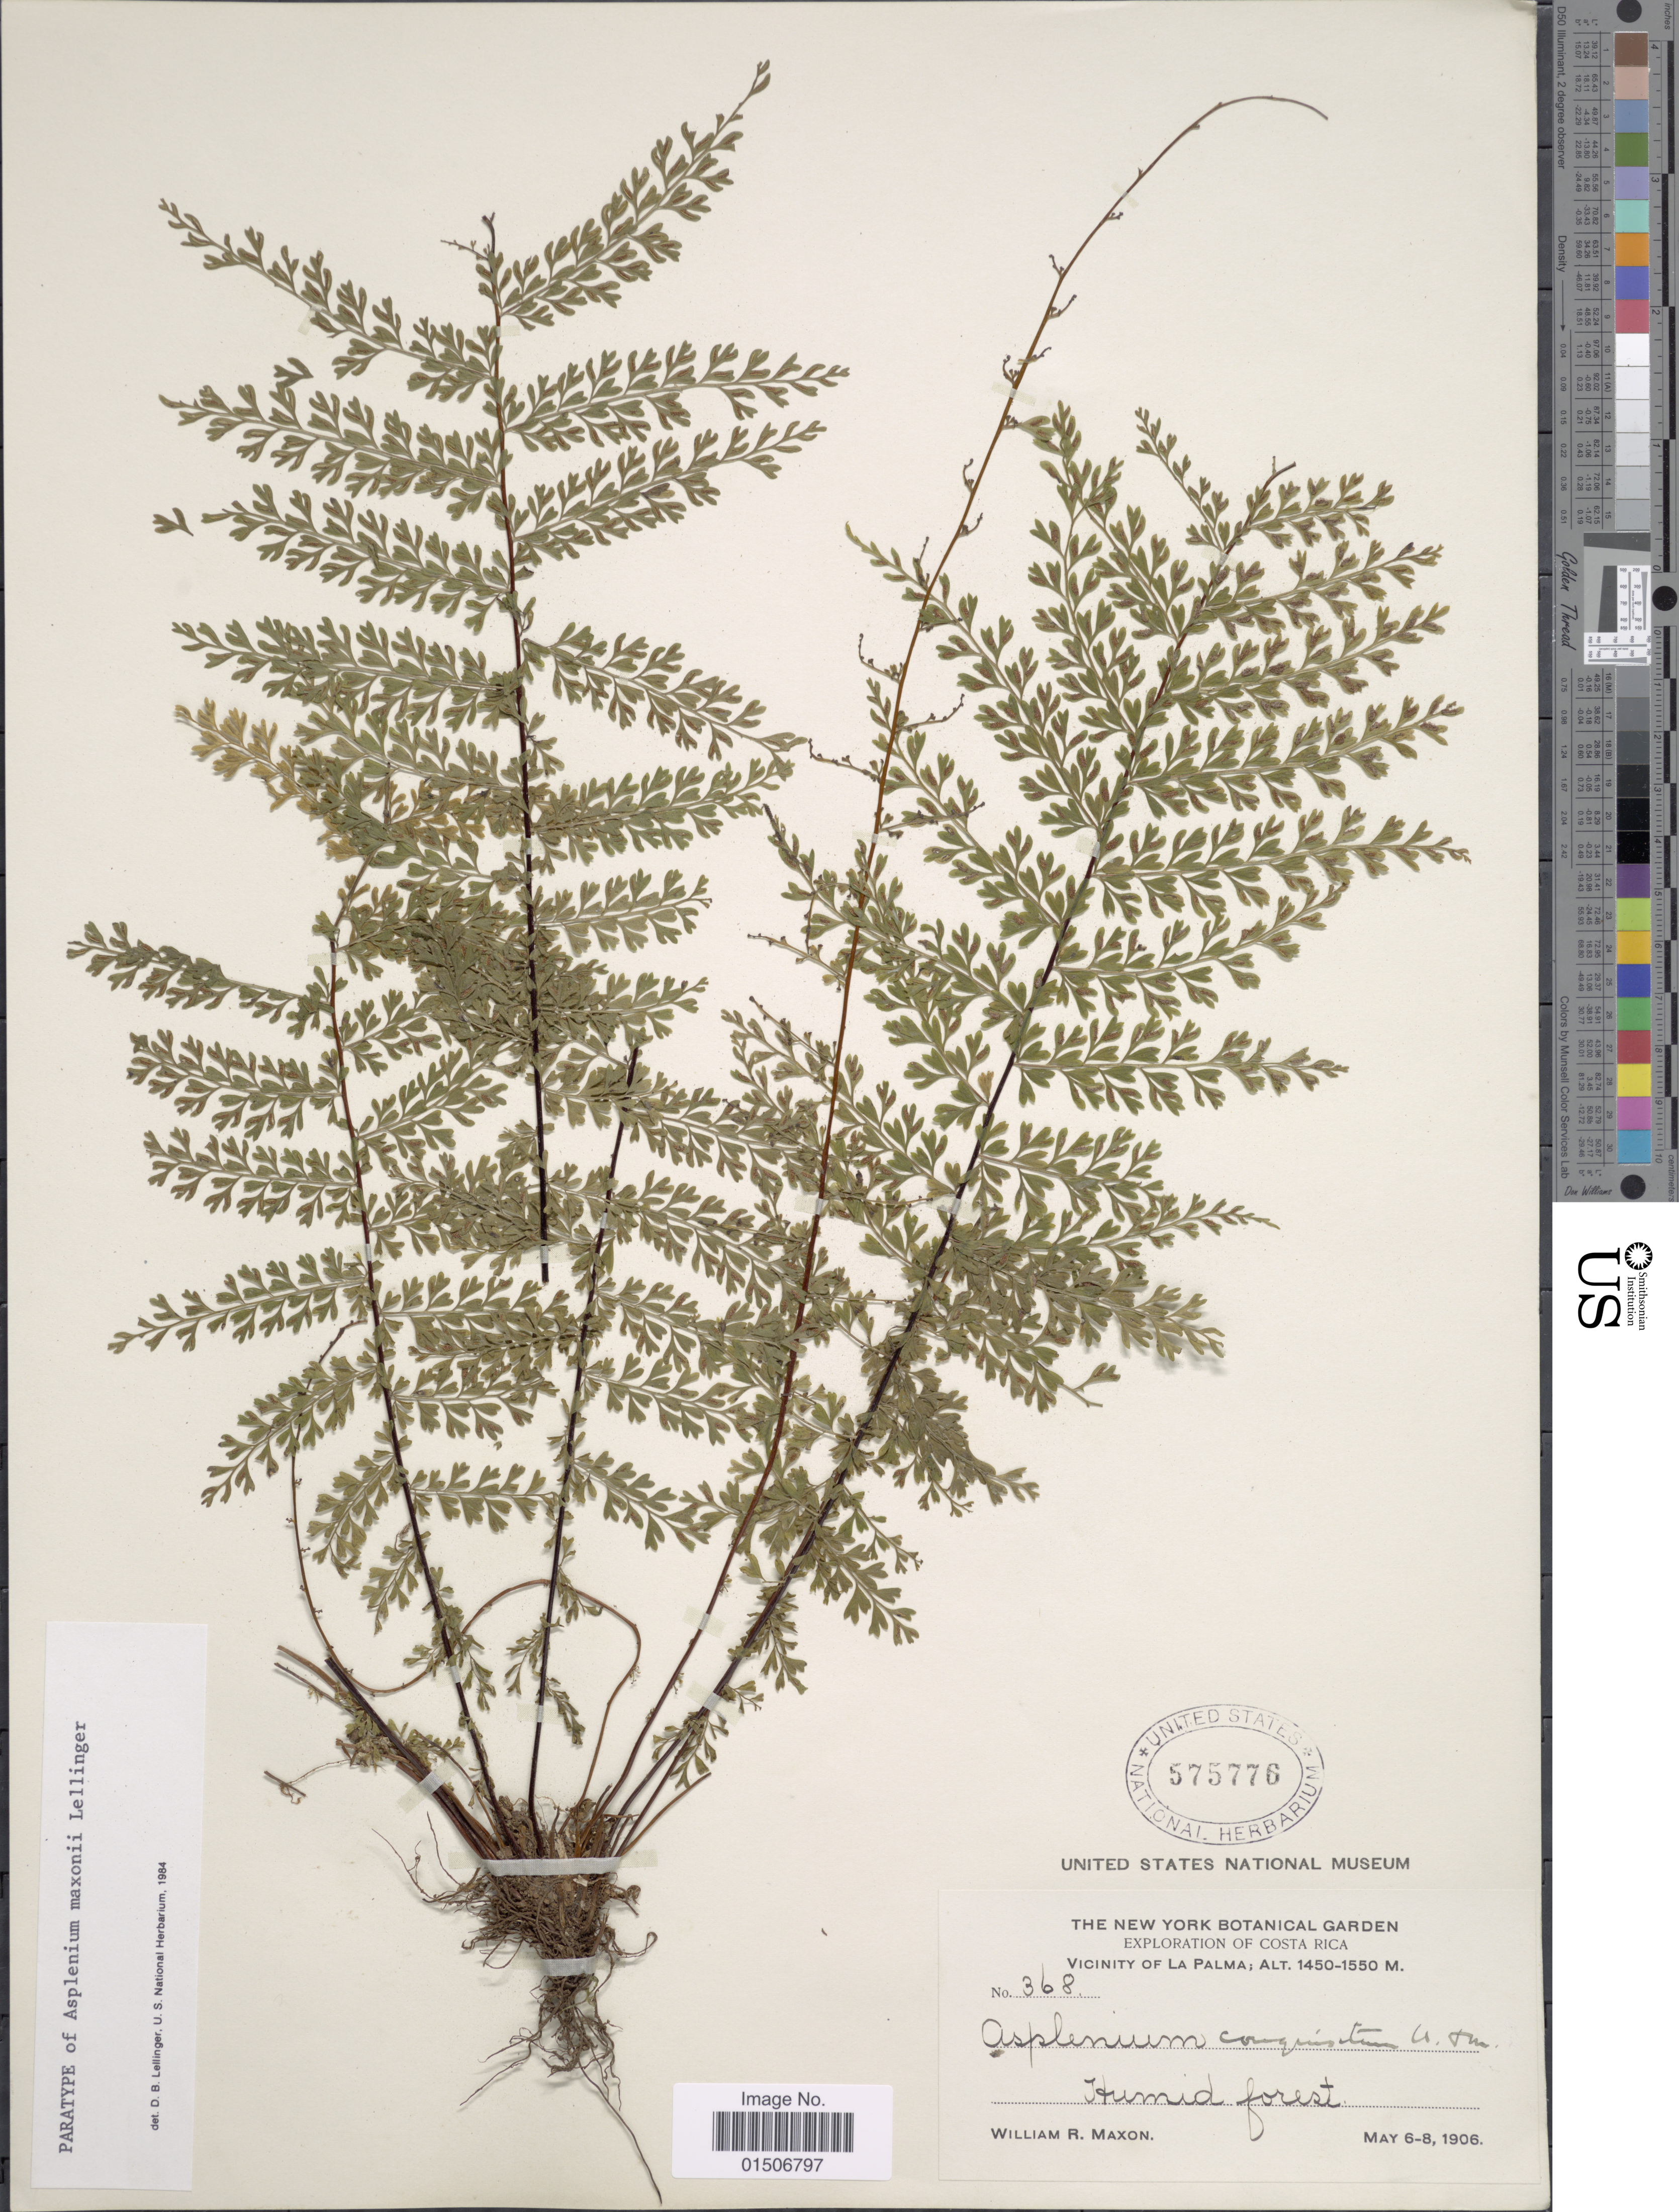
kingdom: Plantae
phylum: Tracheophyta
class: Polypodiopsida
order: Polypodiales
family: Aspleniaceae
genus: Asplenium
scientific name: Asplenium maxonii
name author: Lellinger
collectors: W. R. Maxon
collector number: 368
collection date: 1906-05-06/1906-05-08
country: Costa Rica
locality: Vicinity of La Palma, Humid forest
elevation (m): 1450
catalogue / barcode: US 575776